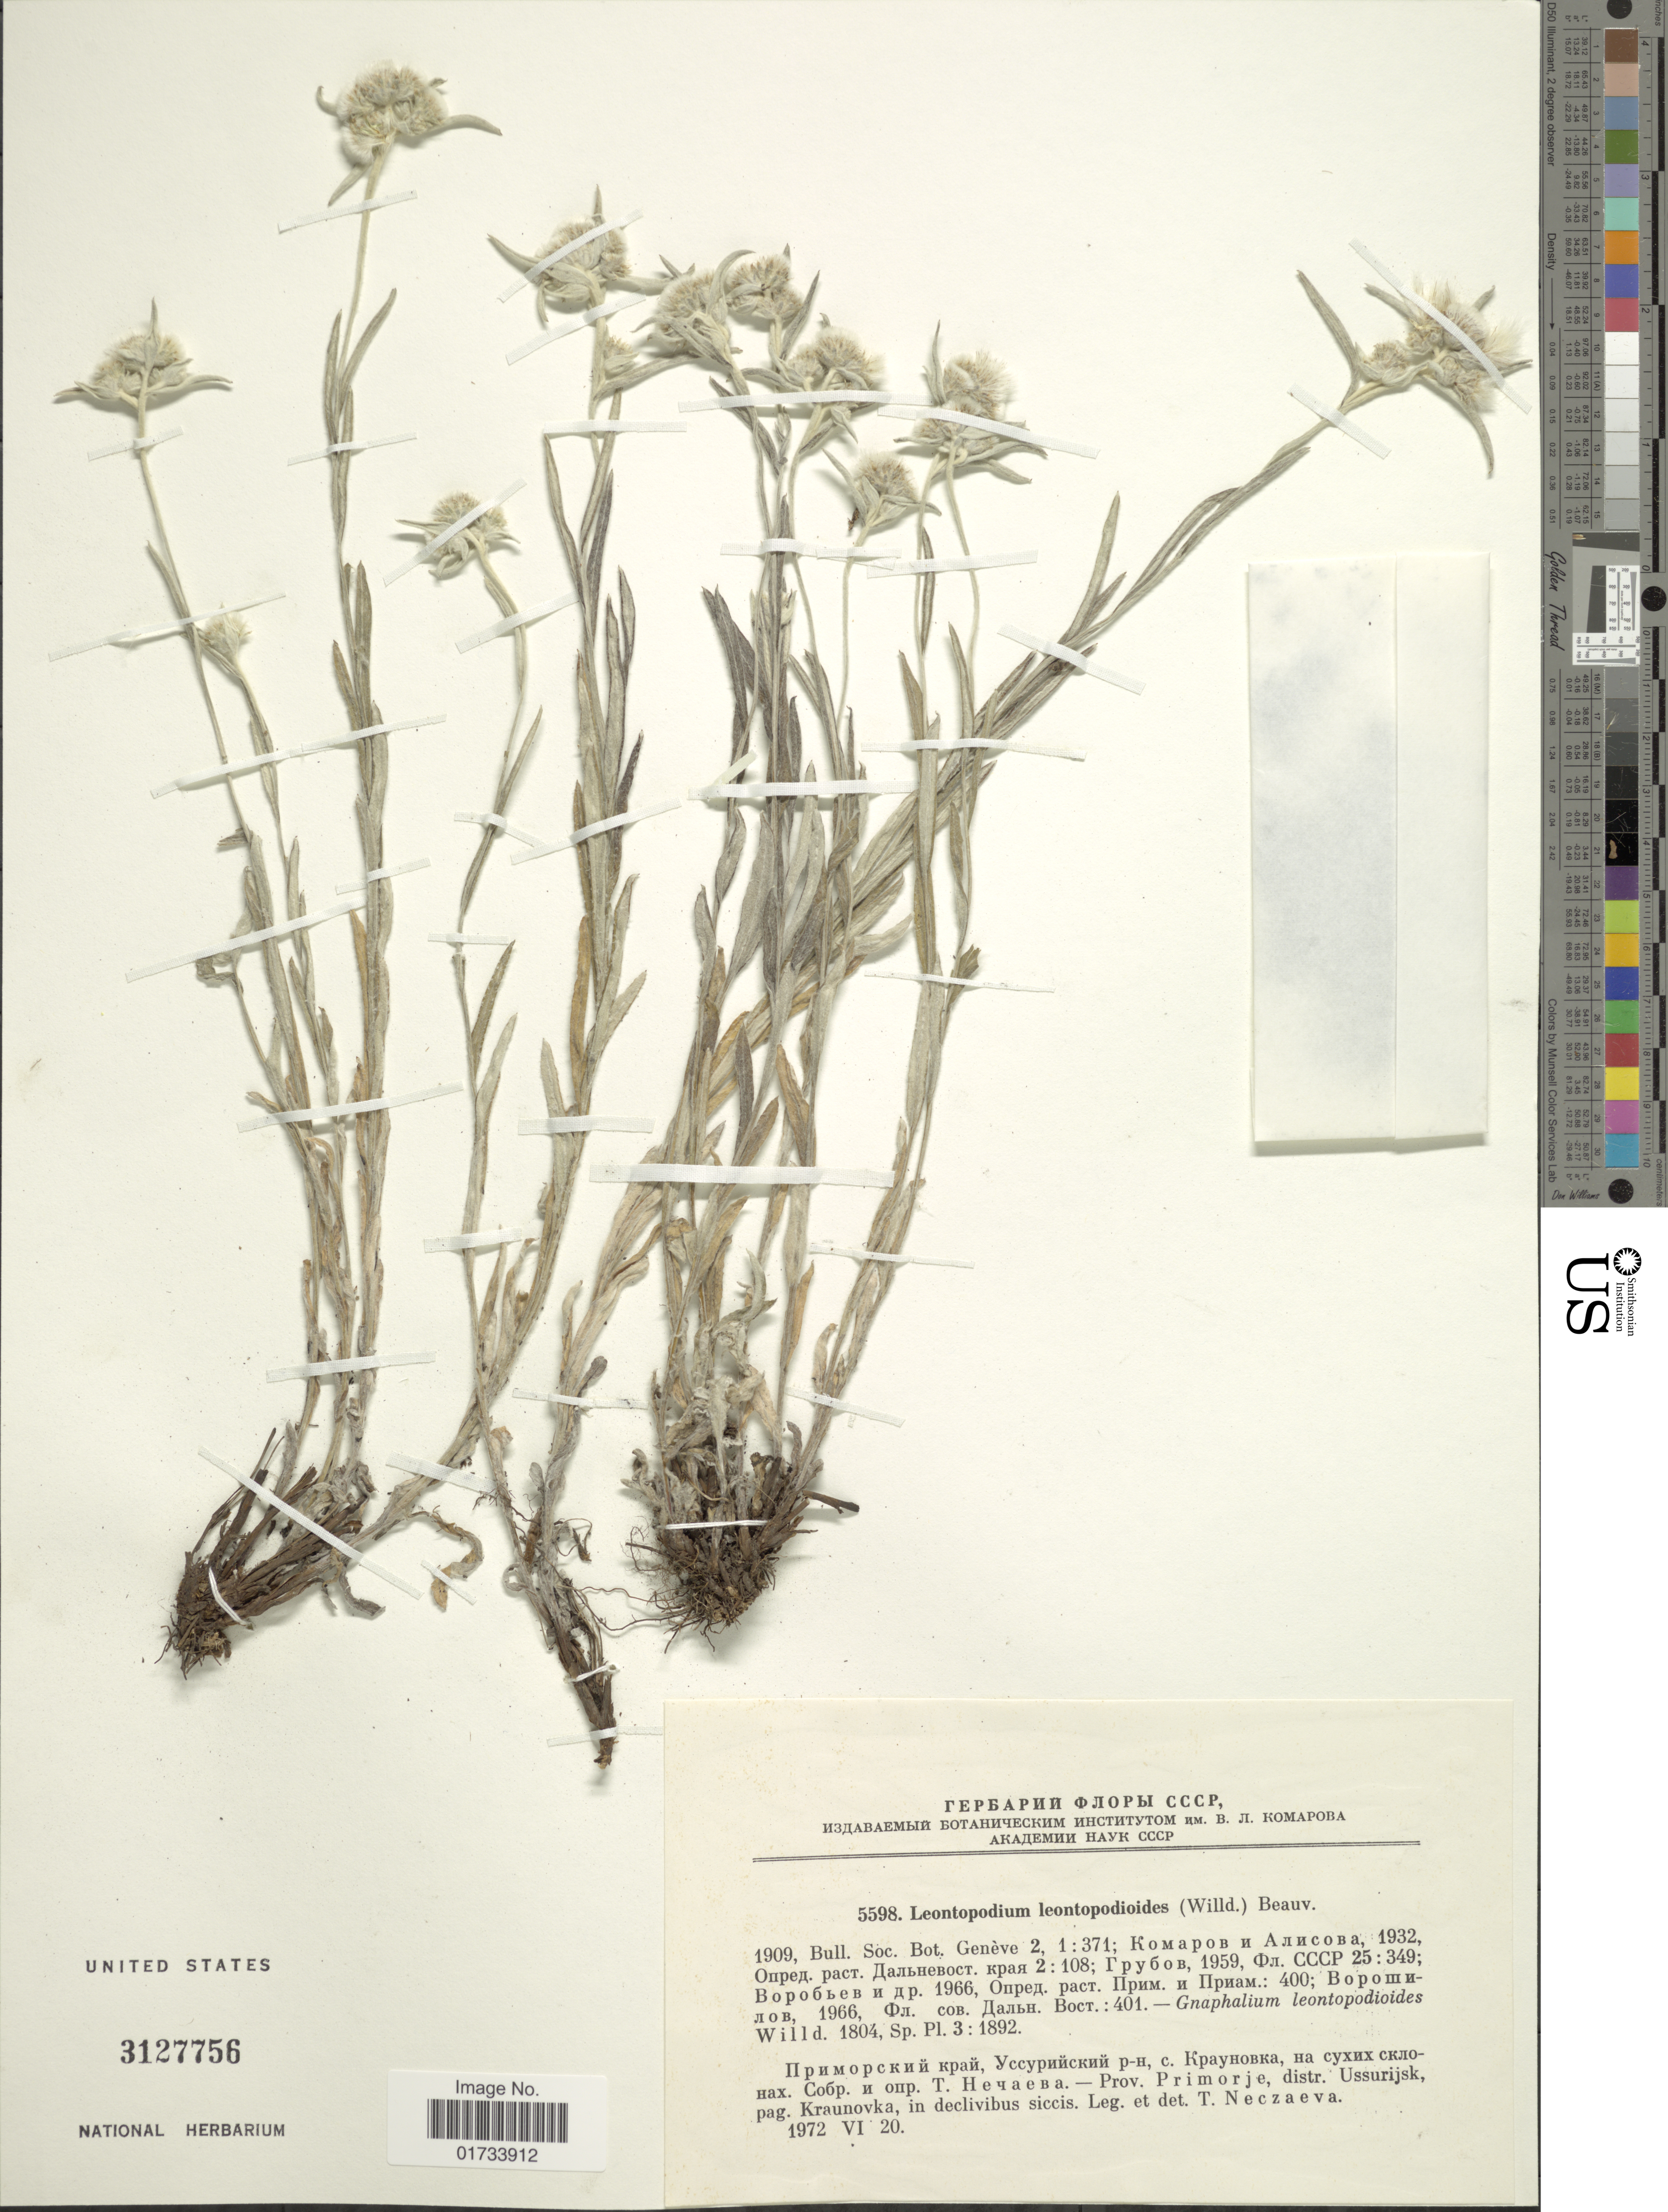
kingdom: Plantae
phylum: Tracheophyta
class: Magnoliopsida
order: Asterales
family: Asteraceae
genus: Leontopodium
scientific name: Leontopodium leontopodioides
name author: (Willd.) Beauverd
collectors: T. Neczaeva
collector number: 5598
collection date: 1972-06-20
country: Russian Federation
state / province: Primorsky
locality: Prov. Primorje, distr. Usurijsk, pag. Kraunovka, in declivibus siccis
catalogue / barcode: US 3127756